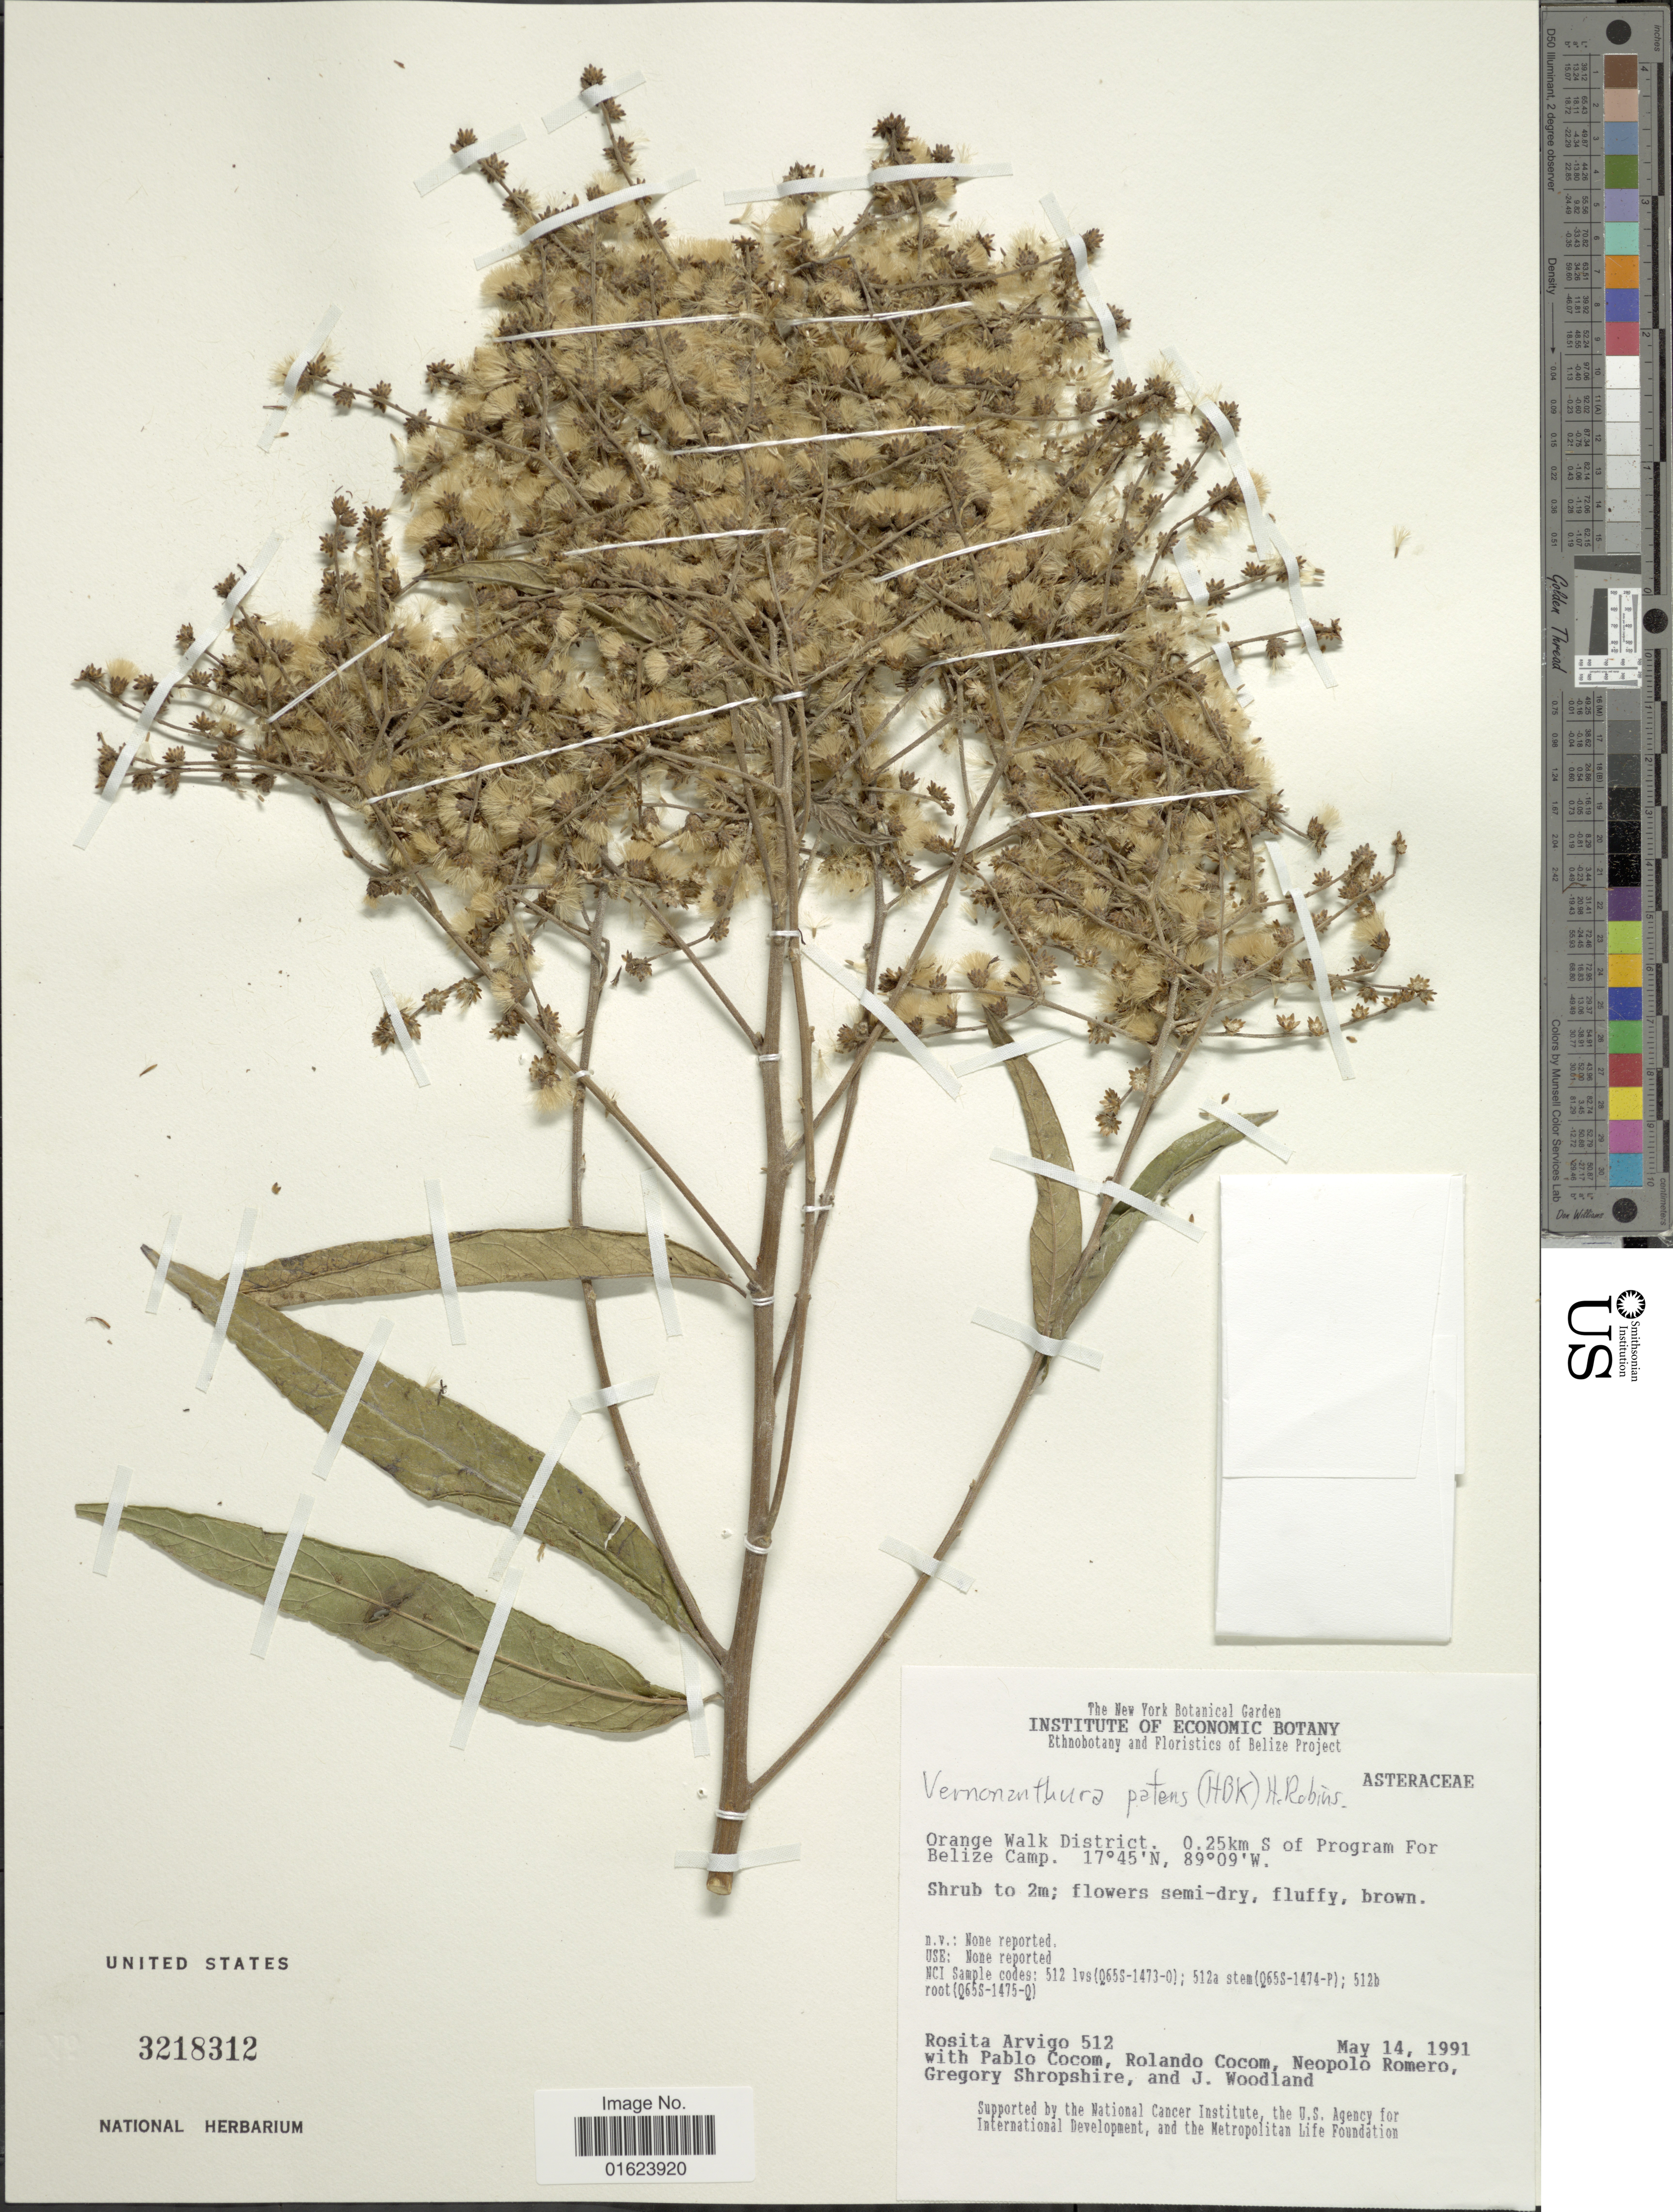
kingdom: Plantae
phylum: Tracheophyta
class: Magnoliopsida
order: Asterales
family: Asteraceae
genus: Vernonanthura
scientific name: Vernonanthura patens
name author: (Kunth) H. Rob.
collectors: R. Arvigo, P. Cocom, N. Romero, G. Shropshire & J. Woodland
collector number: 512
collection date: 1991-05-14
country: Belize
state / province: Orange Walk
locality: Orange Walk District, 0.25km S of Program For Belize Camp.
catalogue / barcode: US 3218312